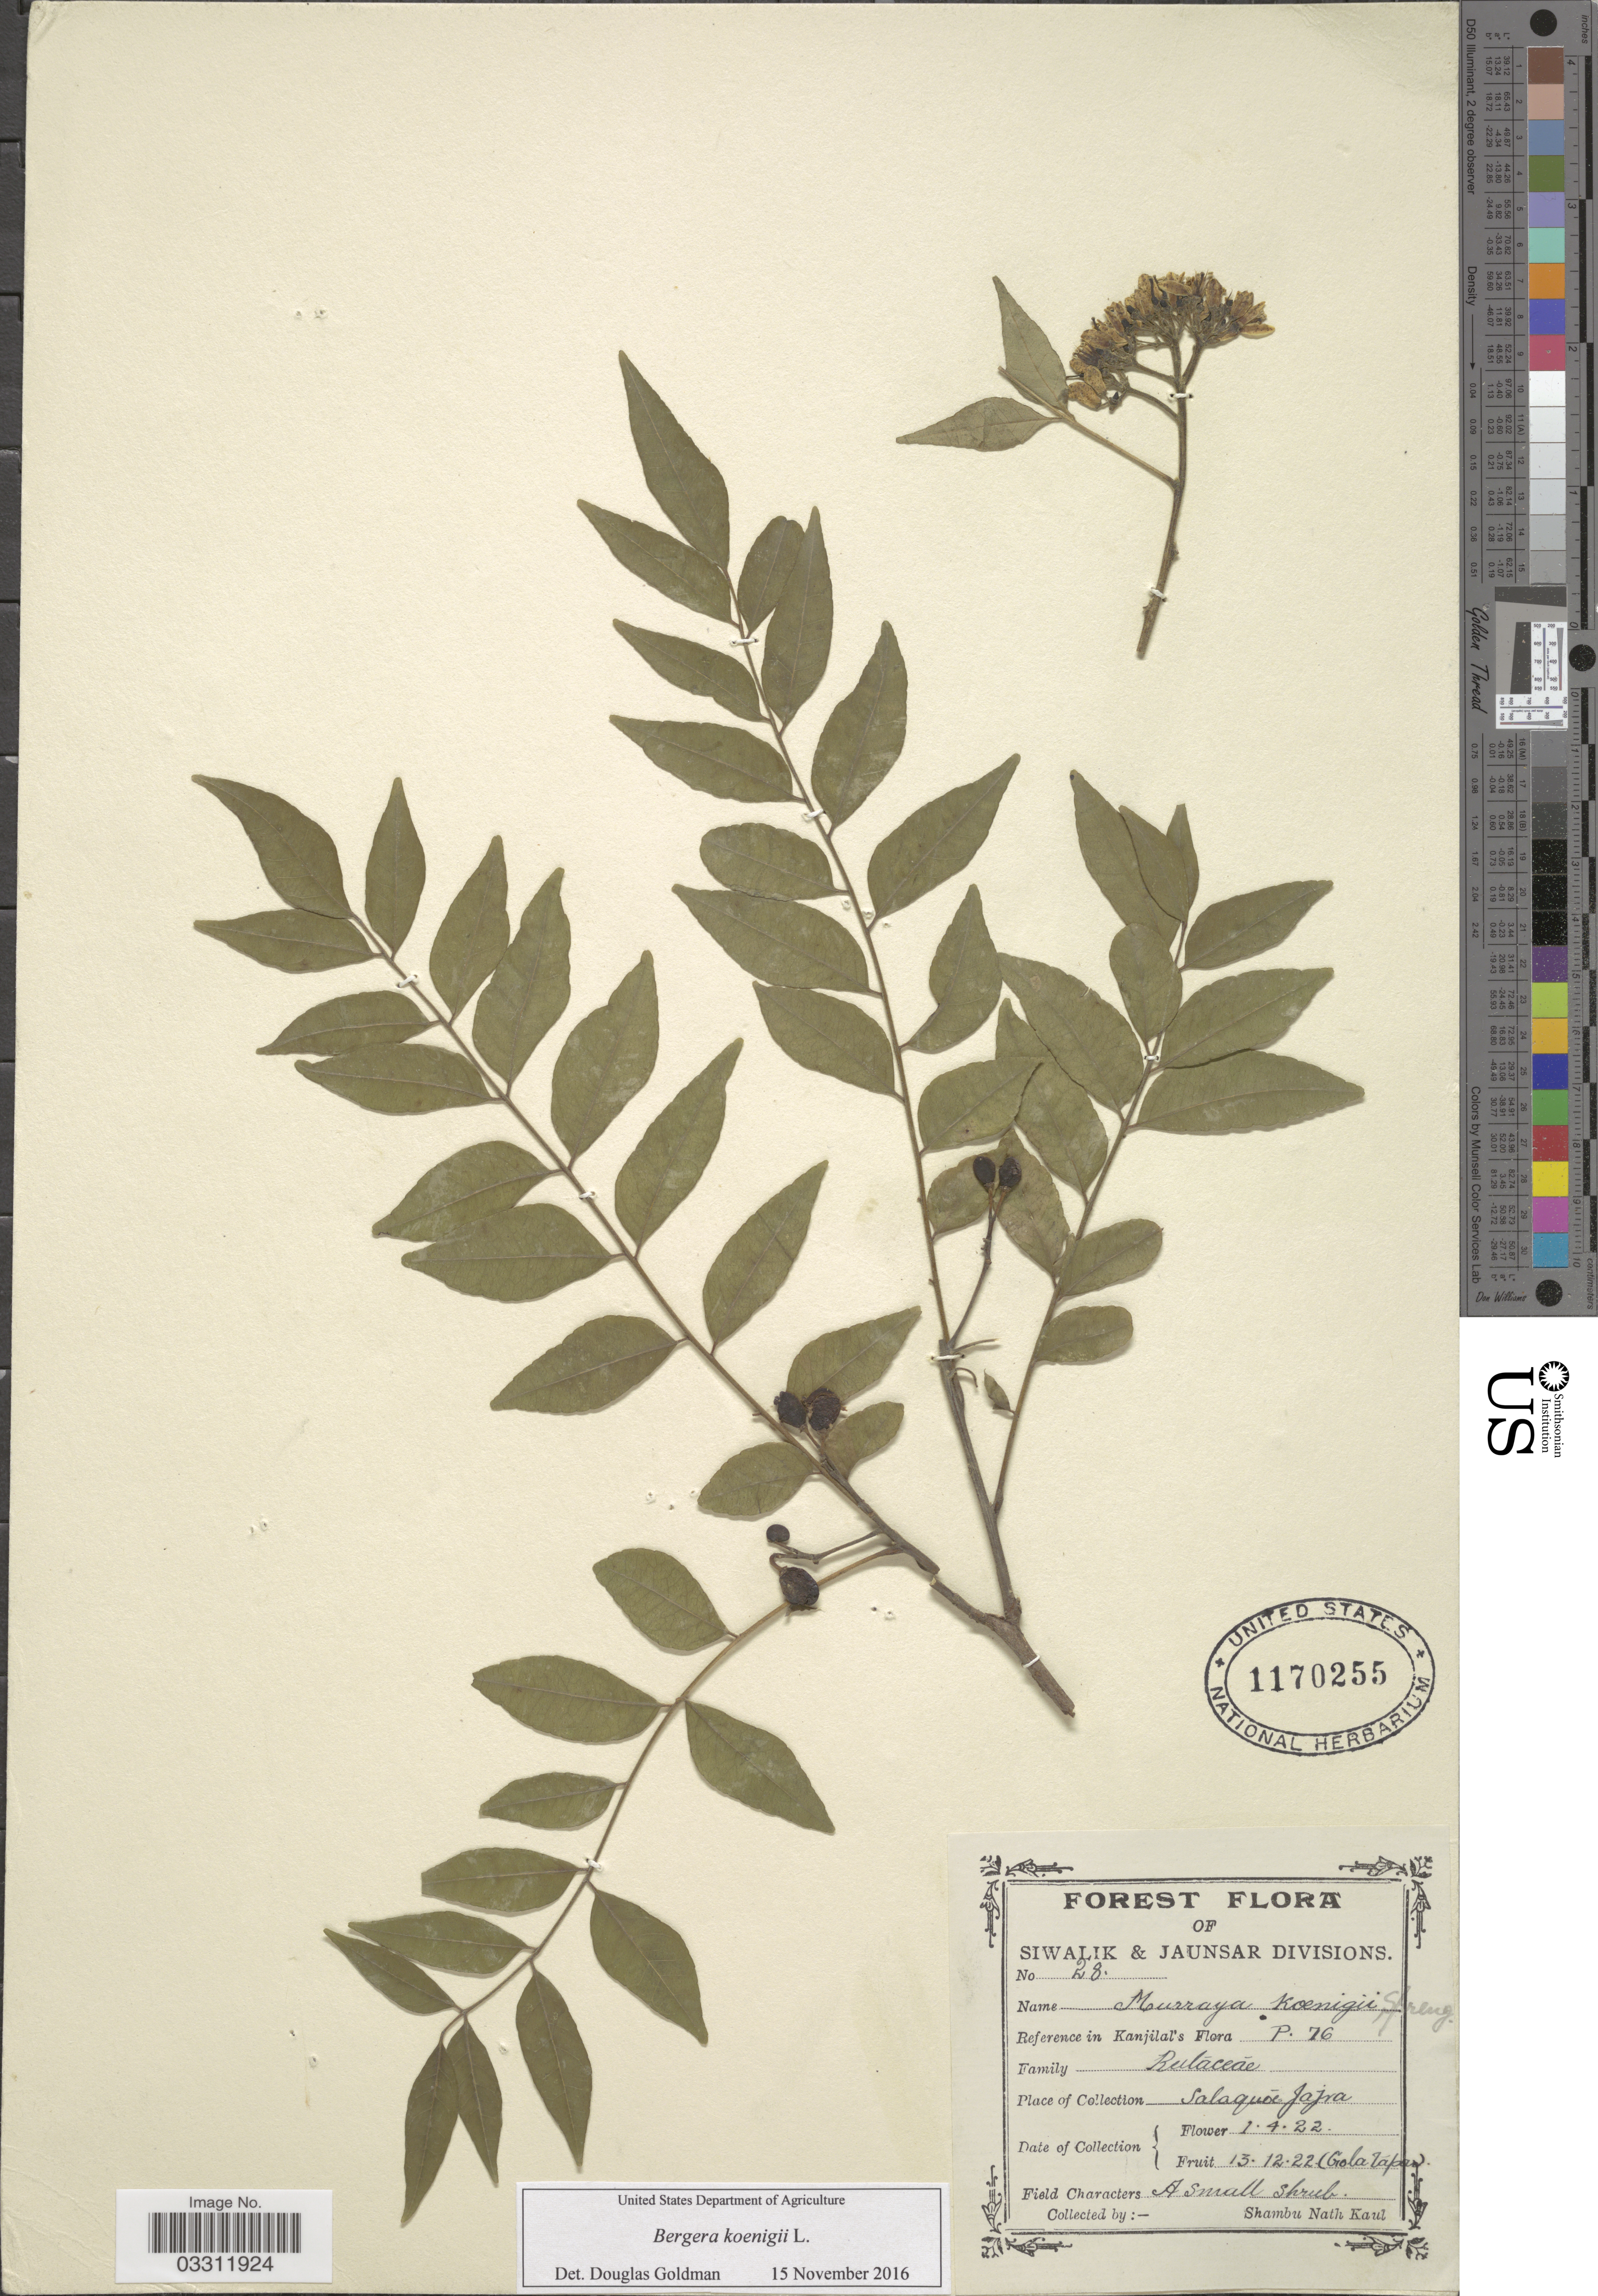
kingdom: Plantae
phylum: Tracheophyta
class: Magnoliopsida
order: Sapindales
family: Rutaceae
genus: Bergera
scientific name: Bergera koenigii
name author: L.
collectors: S. Kaul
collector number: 28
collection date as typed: Transcribed d/m/y: 1/4/22; 22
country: India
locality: Siwalik & Jaunsar Divisions. Salaqúoi Jajra.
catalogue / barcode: US 1170255